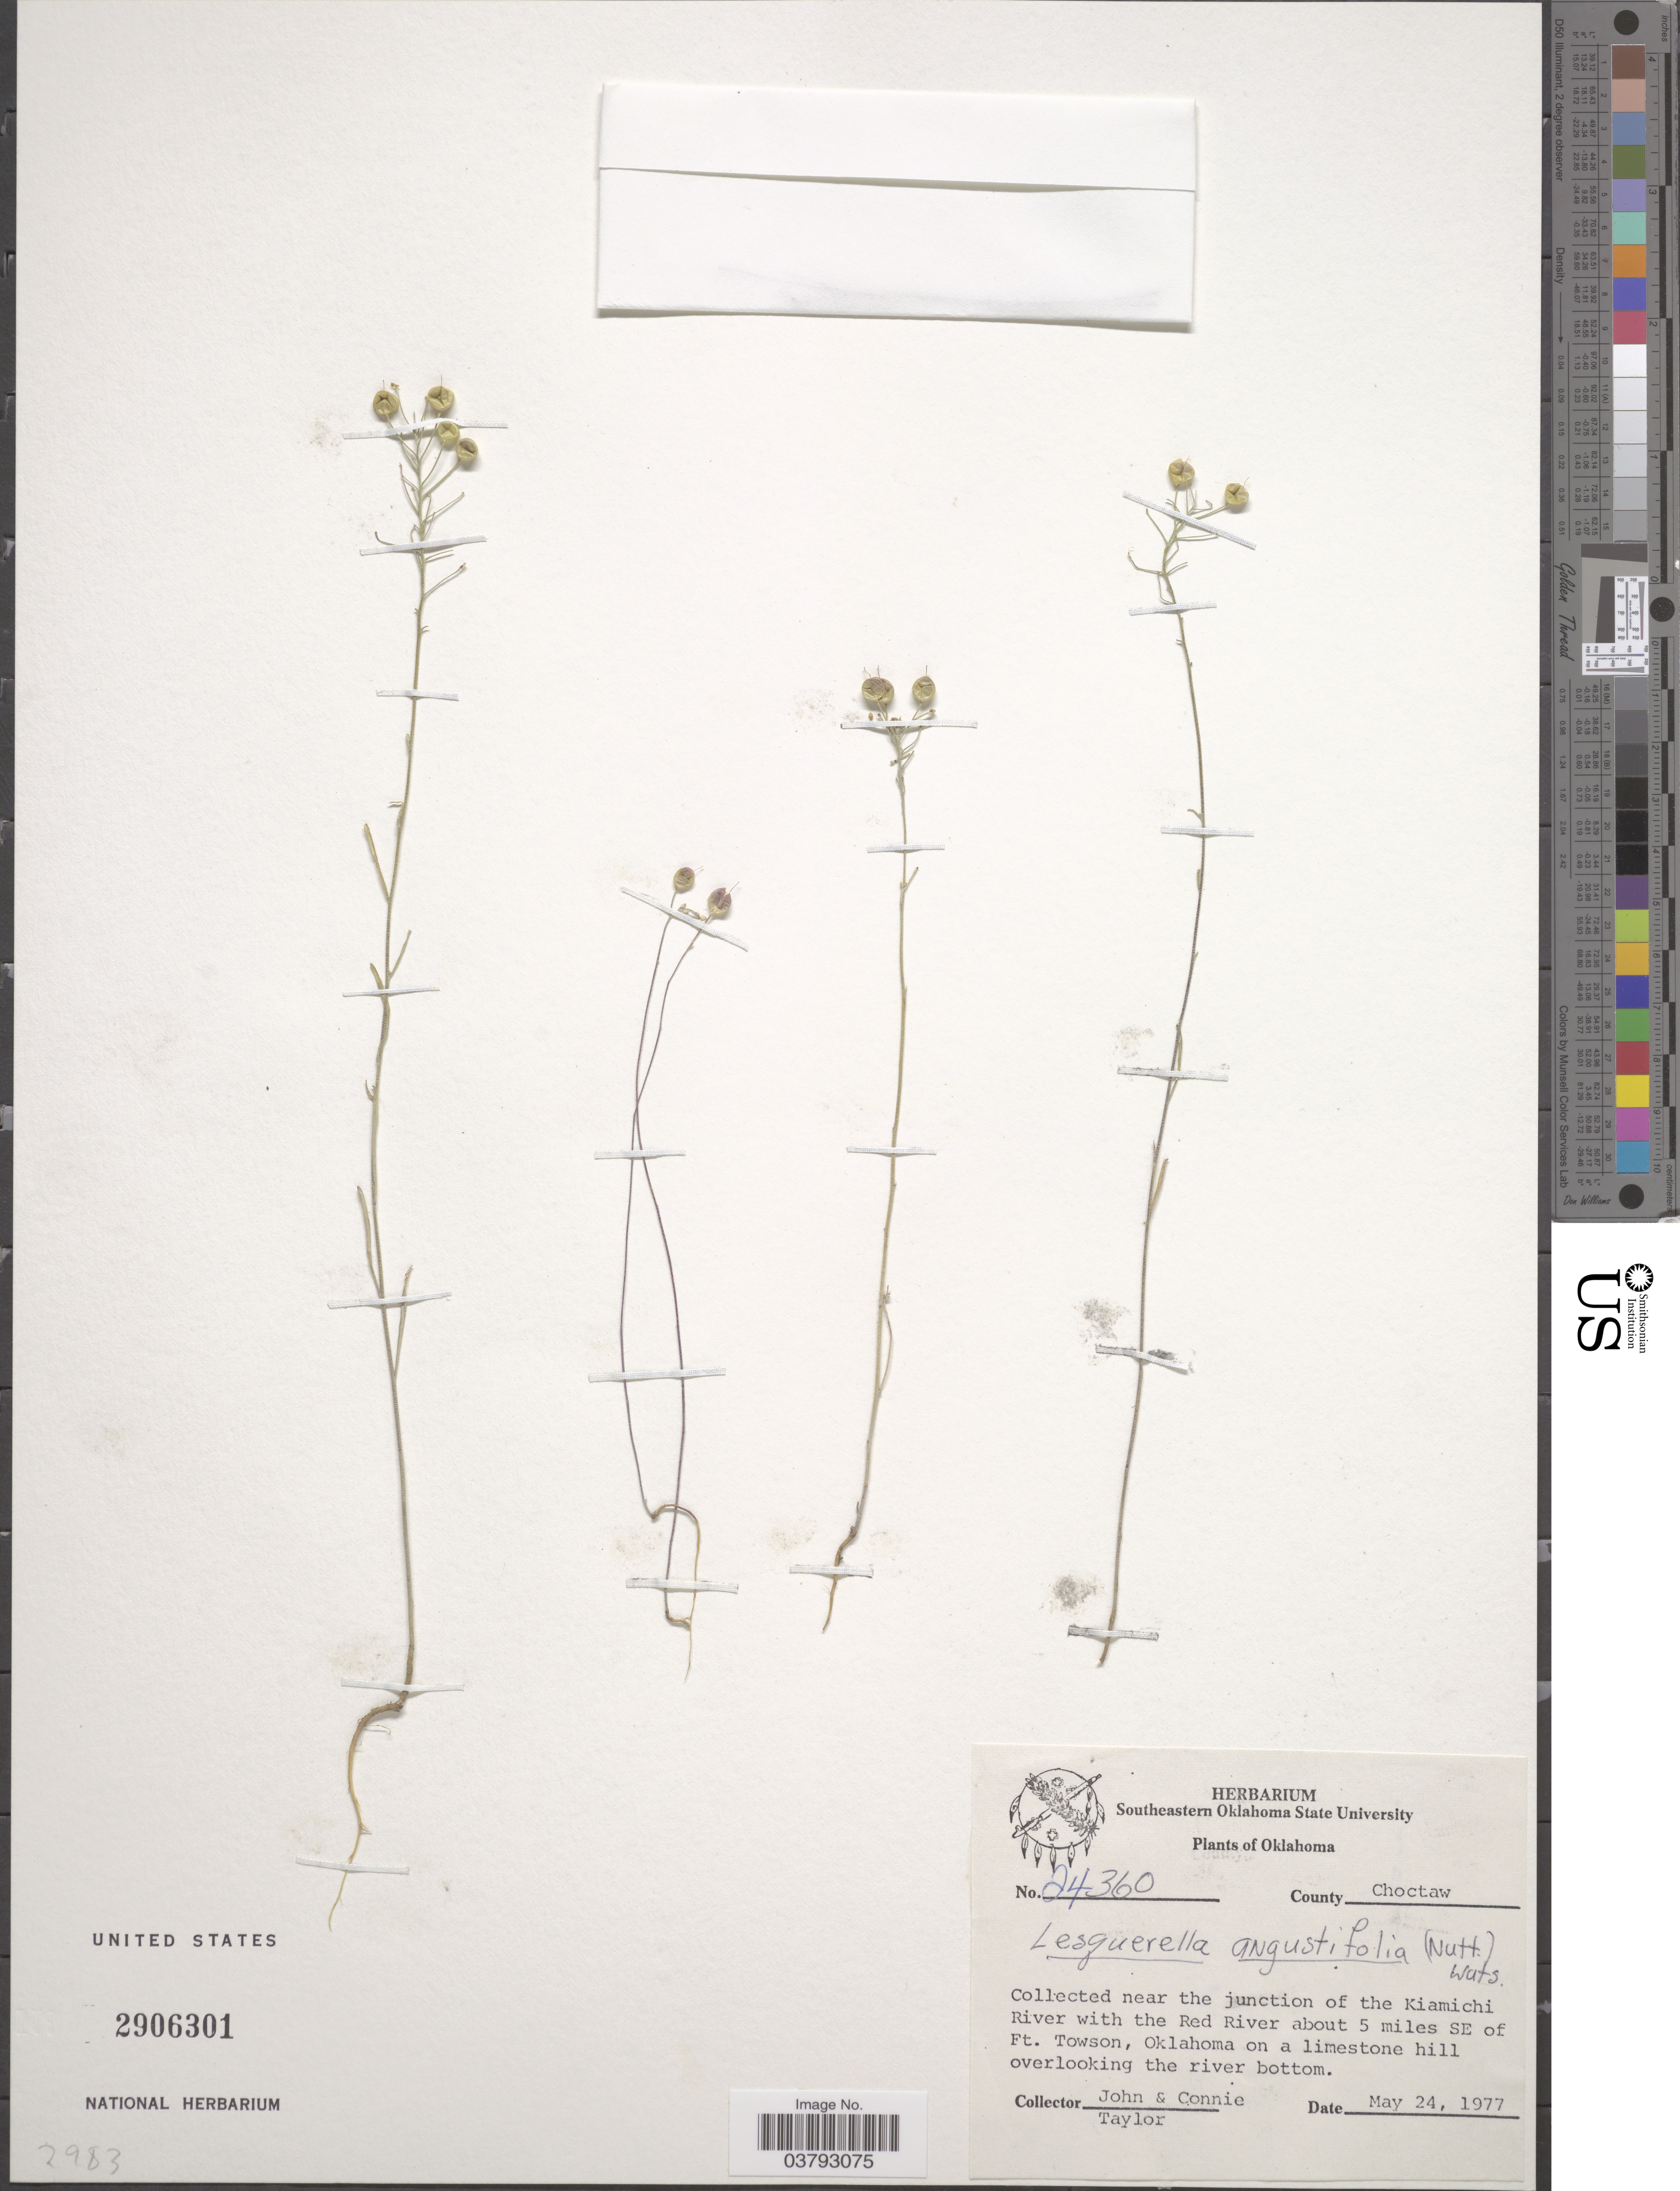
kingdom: Plantae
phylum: Tracheophyta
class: Magnoliopsida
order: Brassicales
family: Brassicaceae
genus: Lesquerella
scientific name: Lesquerella angustifolia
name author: (Nutt. ex Torr. & A. Gray) S. Watson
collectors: J. Taylor & C. Taylor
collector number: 24360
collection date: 1977-05-24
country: United States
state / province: Oklahoma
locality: County Choctaw. Near the junction of the Kiamichi River with the Red River about 5 miles SE of Ft. Towson, Oklahoma on a limestone hill overlooking the river bottom.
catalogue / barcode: US 2906301